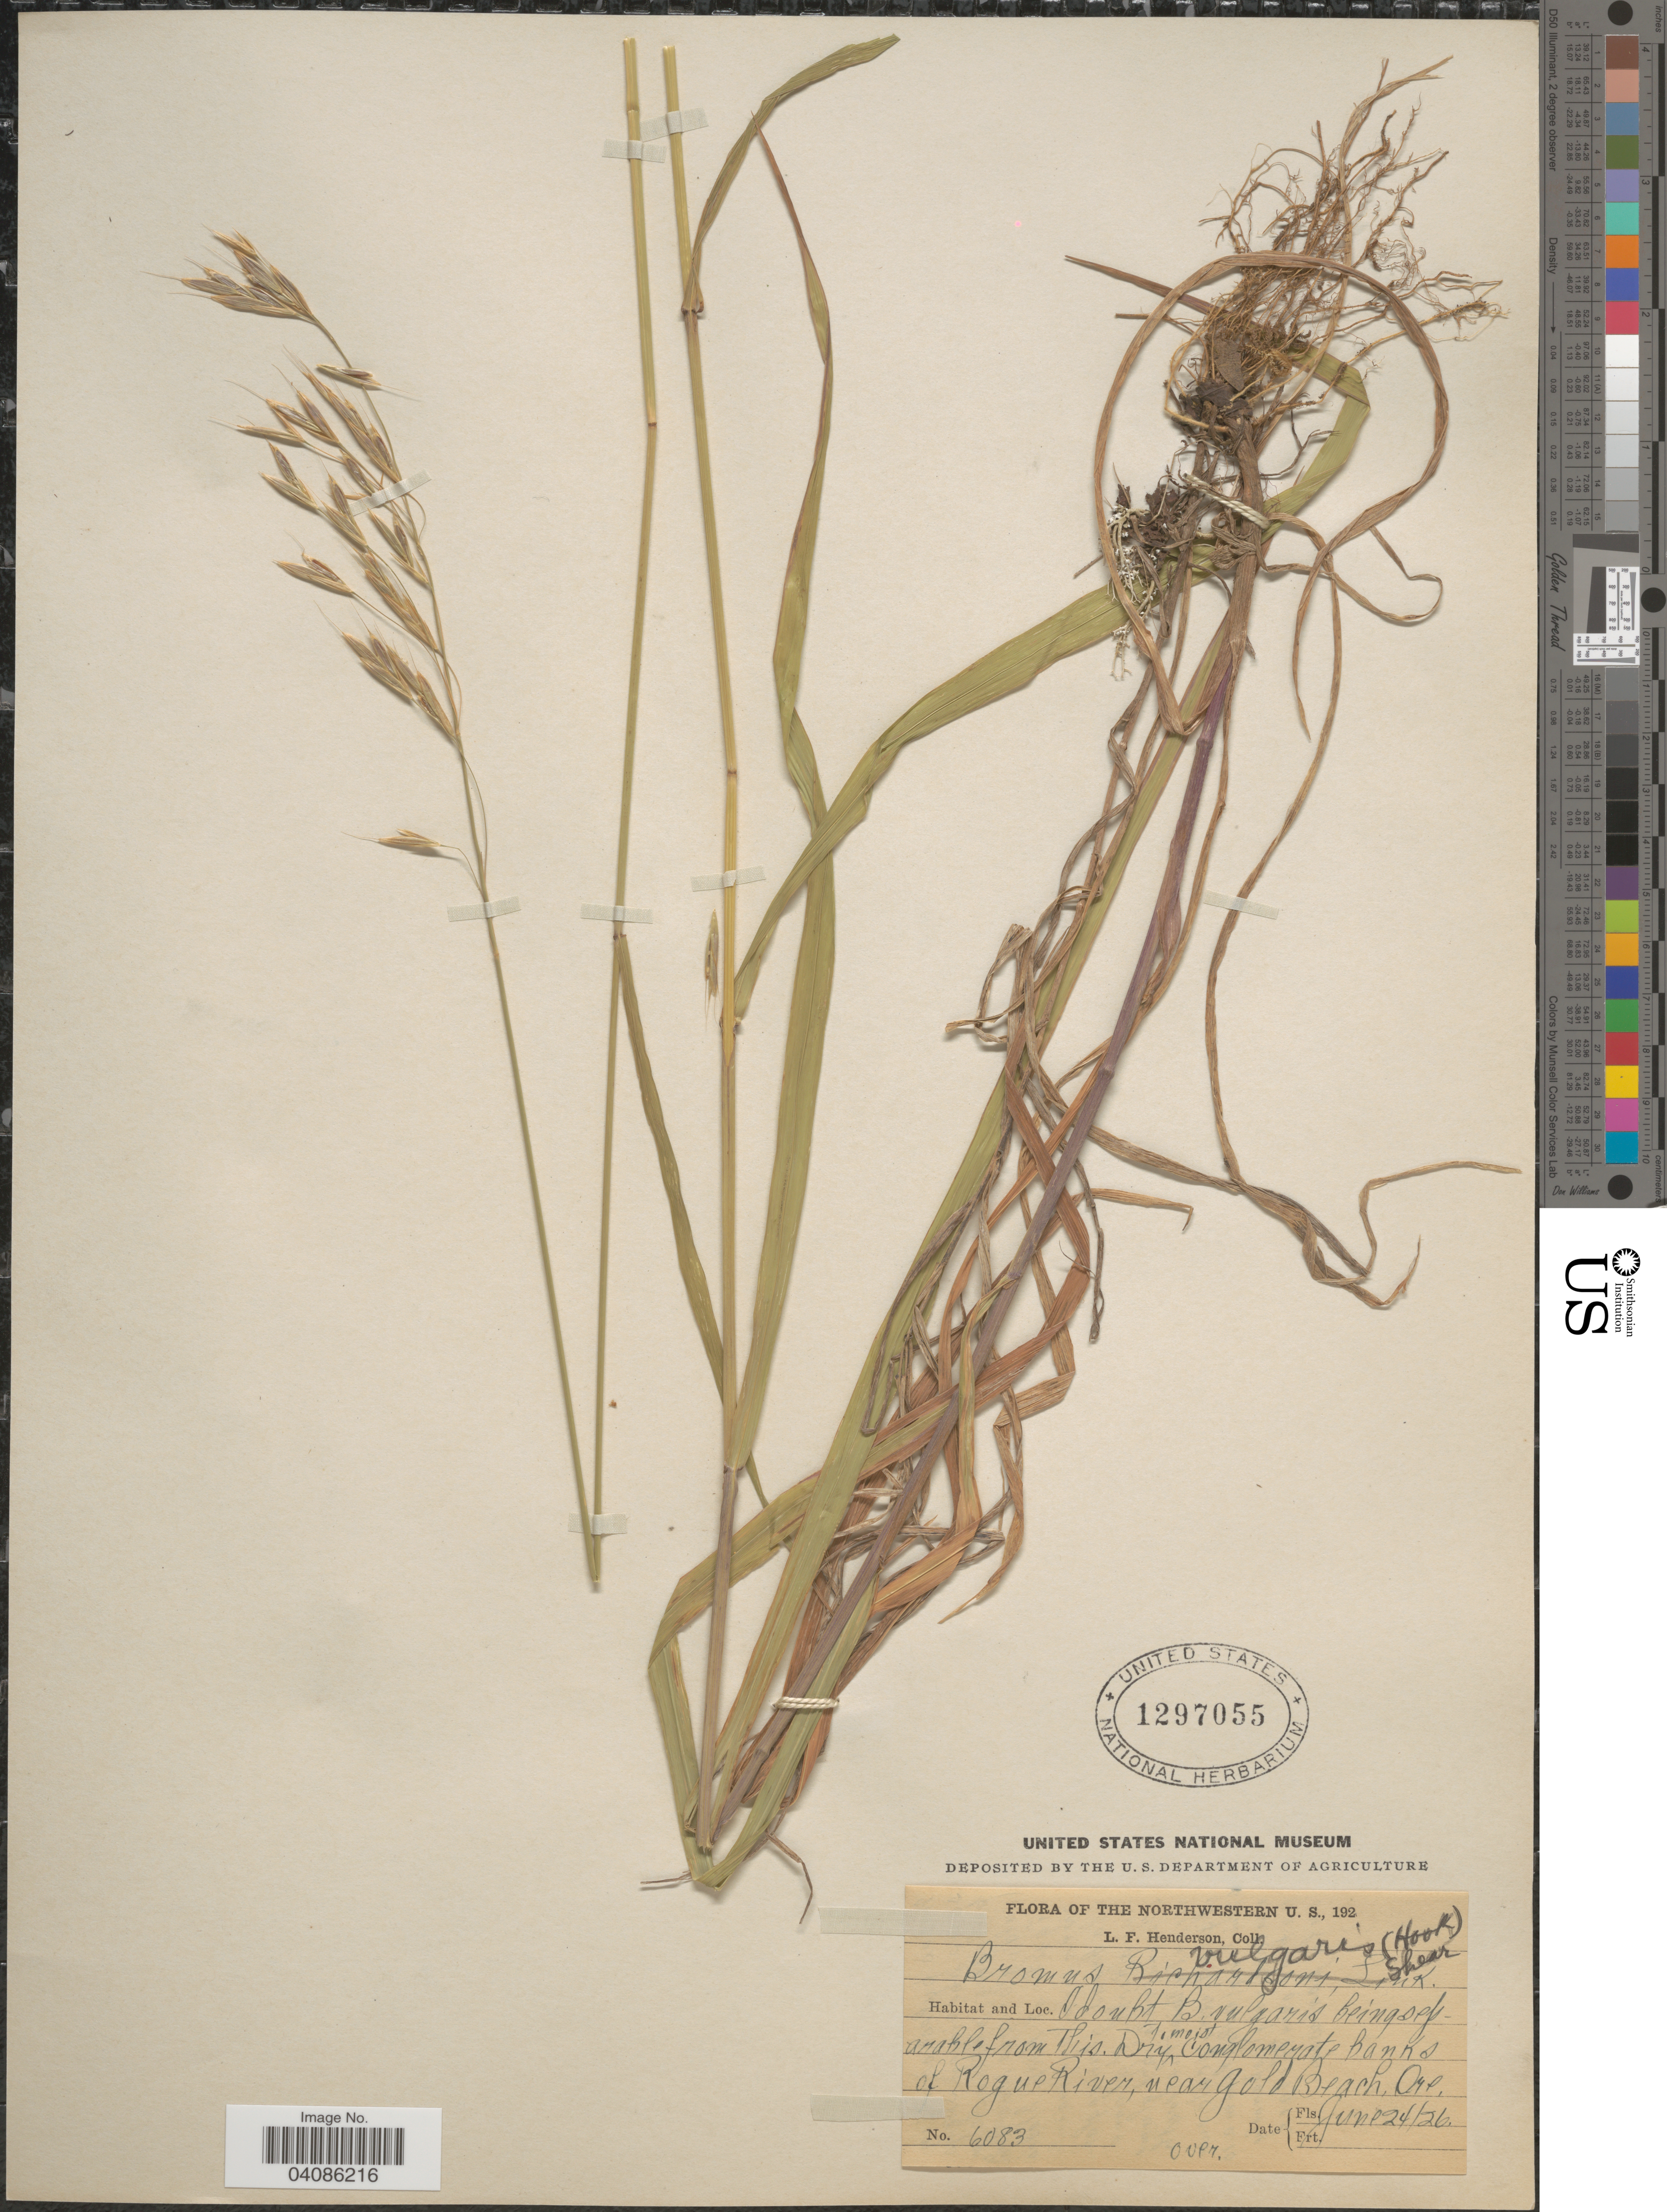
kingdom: Plantae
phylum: Tracheophyta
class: Liliopsida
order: Poales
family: Poaceae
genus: Bromus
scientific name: Bromus texensis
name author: (Shear) Hitchc.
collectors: L. Henderson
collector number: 6083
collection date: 1926-06-24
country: United States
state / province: Oregon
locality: Dry, moist conglomerate Banks of Rogue River, near Gold Beach.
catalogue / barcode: US 1297055